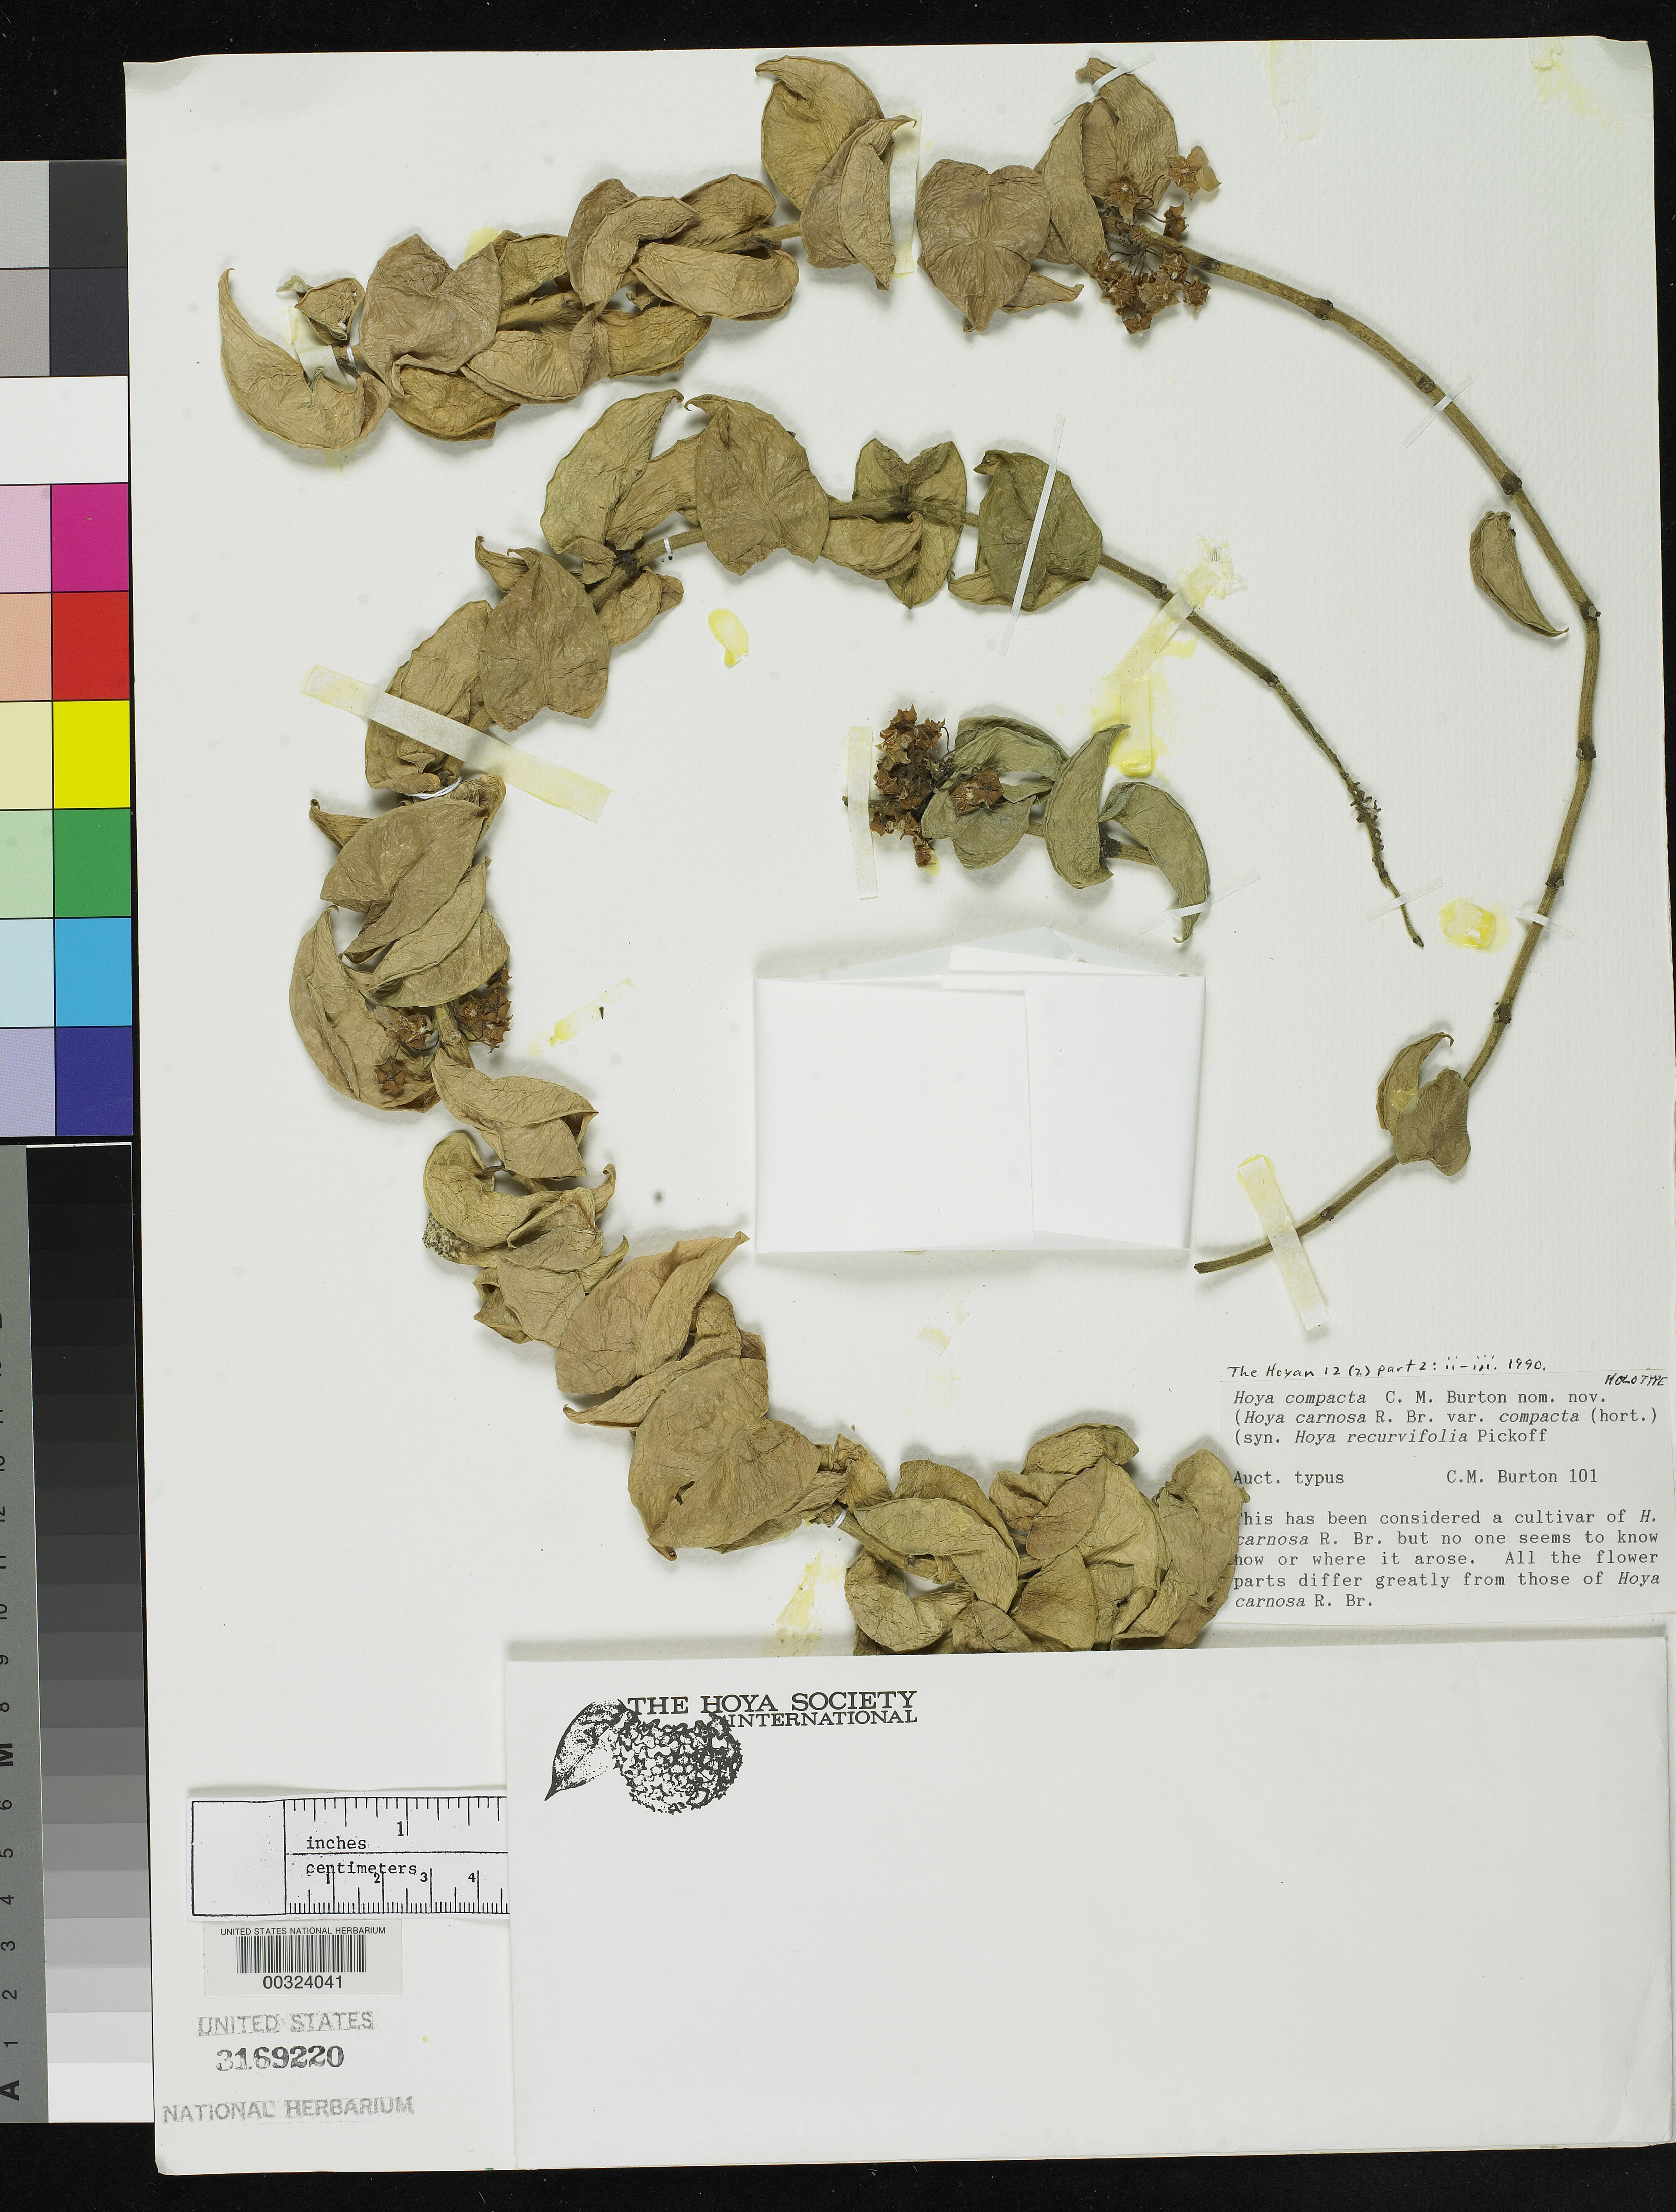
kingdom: Plantae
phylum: Tracheophyta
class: Magnoliopsida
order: Gentianales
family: Apocynaceae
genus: Hoya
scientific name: Hoya compacta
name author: C.M. Burton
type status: Holotype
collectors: C. M. Burton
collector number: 101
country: Panama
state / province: Chiriquí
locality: Around San Felix.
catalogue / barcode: US 3169220